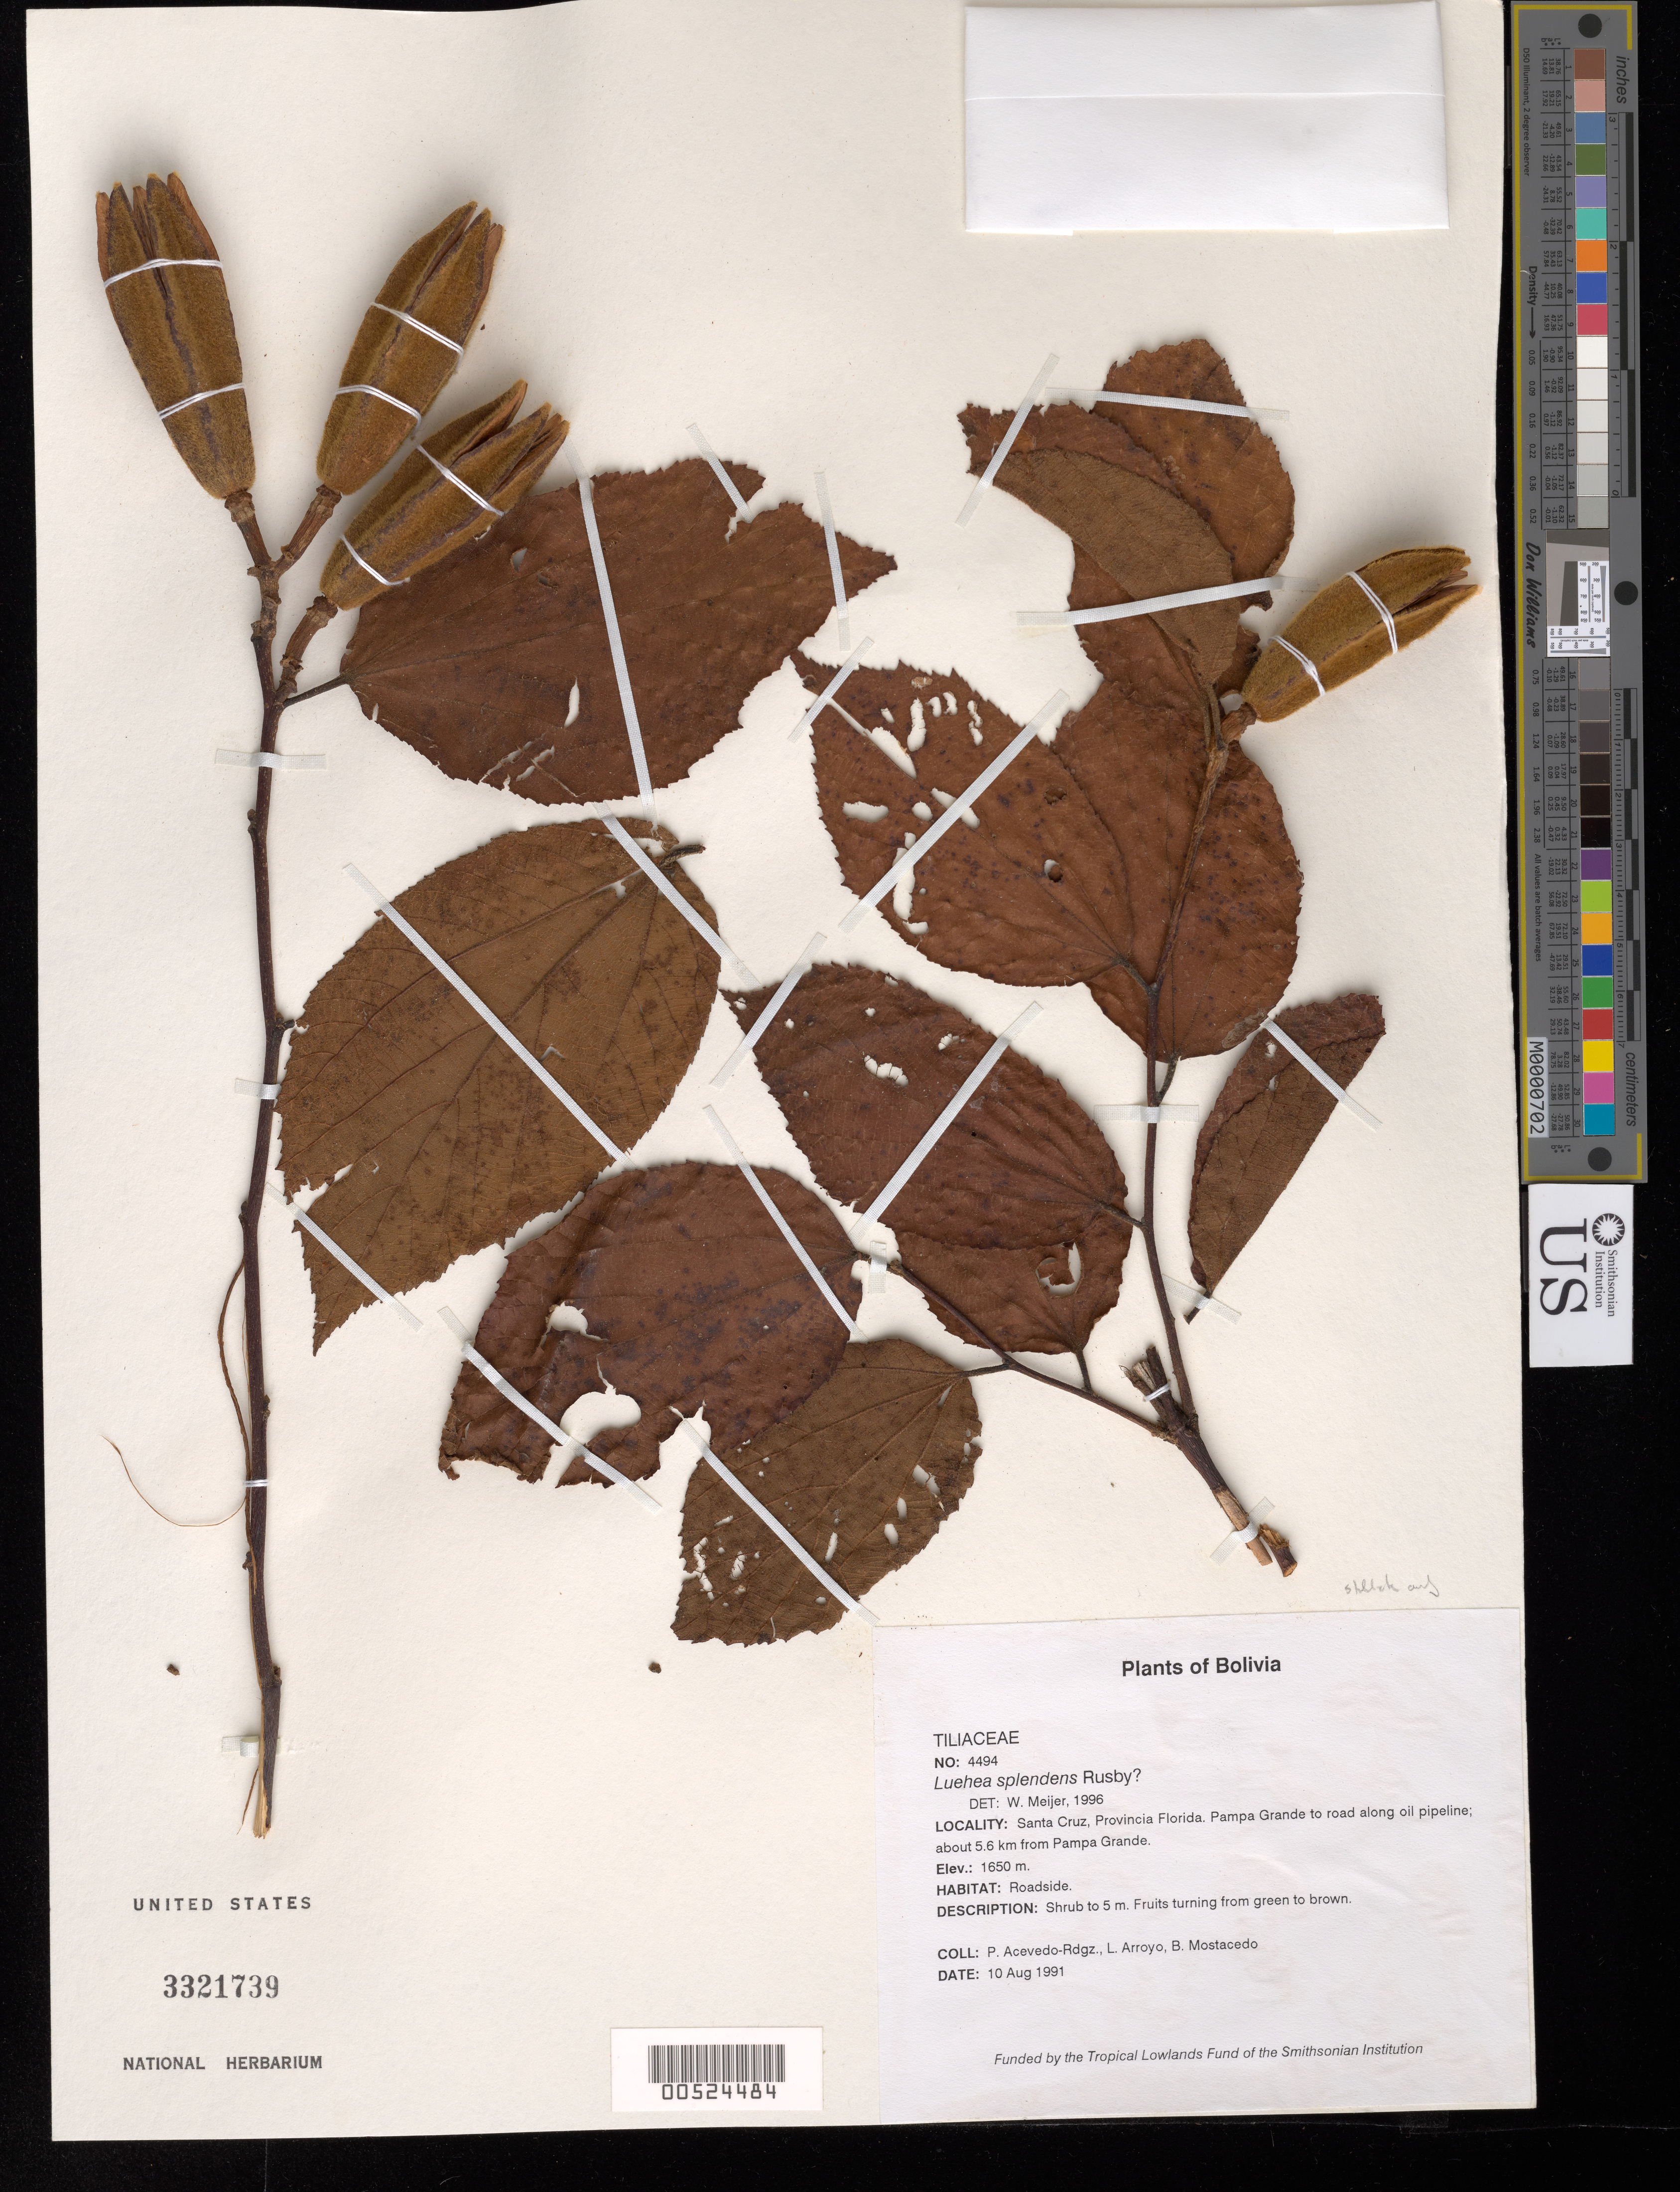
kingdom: Plantae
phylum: Tracheophyta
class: Magnoliopsida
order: Malvales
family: Malvaceae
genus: Luehea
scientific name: Luehea steinbachii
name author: Burret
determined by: Dorr, Laurence J., Curator (BOT), Smithsonian Institution - National Museum of Natural History (UNITED STATES)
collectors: P. Acevedo-Rodr., L. Arroyo & B. Mostacedo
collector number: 4494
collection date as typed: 10 Aug 1991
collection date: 1991-08-10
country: Bolivia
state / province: Santa Cruz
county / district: Florida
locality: Pampa Grande to road along oil pipeline; about 5.6 km from Pampa Grande.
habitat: Roadside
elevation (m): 1650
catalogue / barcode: US 3321739